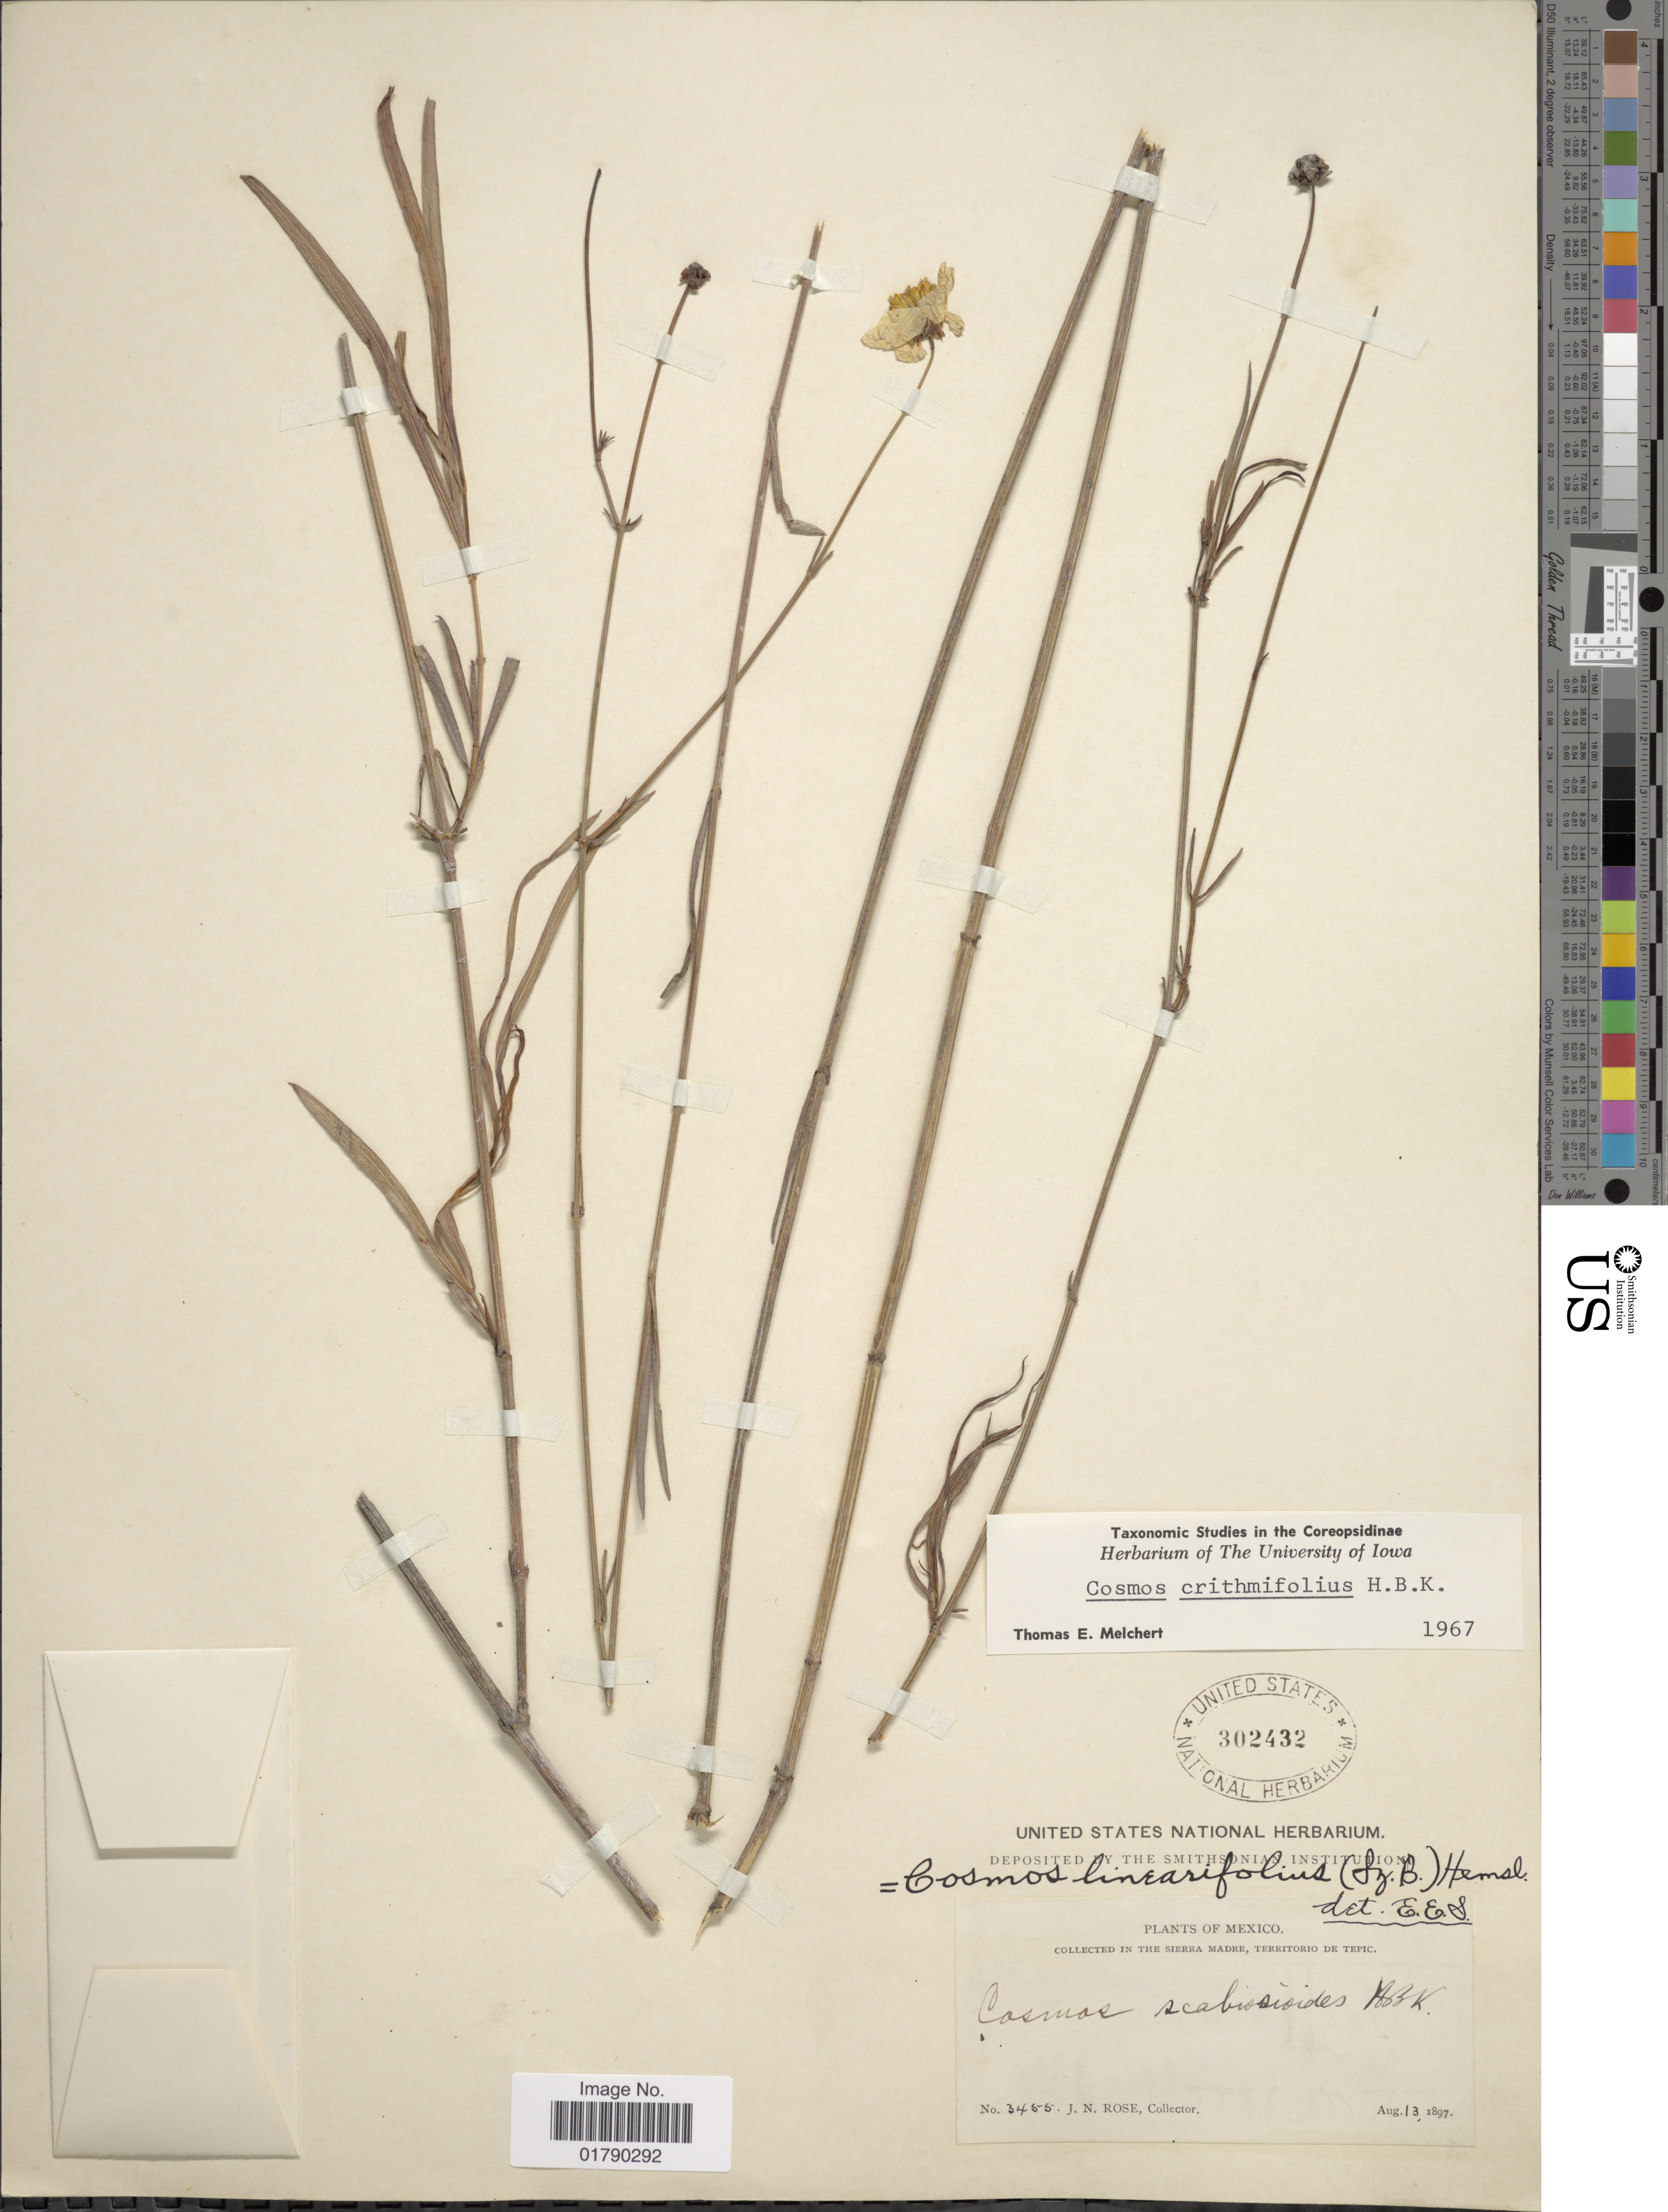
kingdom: Plantae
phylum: Tracheophyta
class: Magnoliopsida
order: Asterales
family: Asteraceae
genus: Cosmos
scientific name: Cosmos crithmifolius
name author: Kunth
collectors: J. N. Rose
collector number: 3455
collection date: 1897-08-13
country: Mexico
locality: Sierra Madre, Territorio de Tepic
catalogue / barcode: US 302432